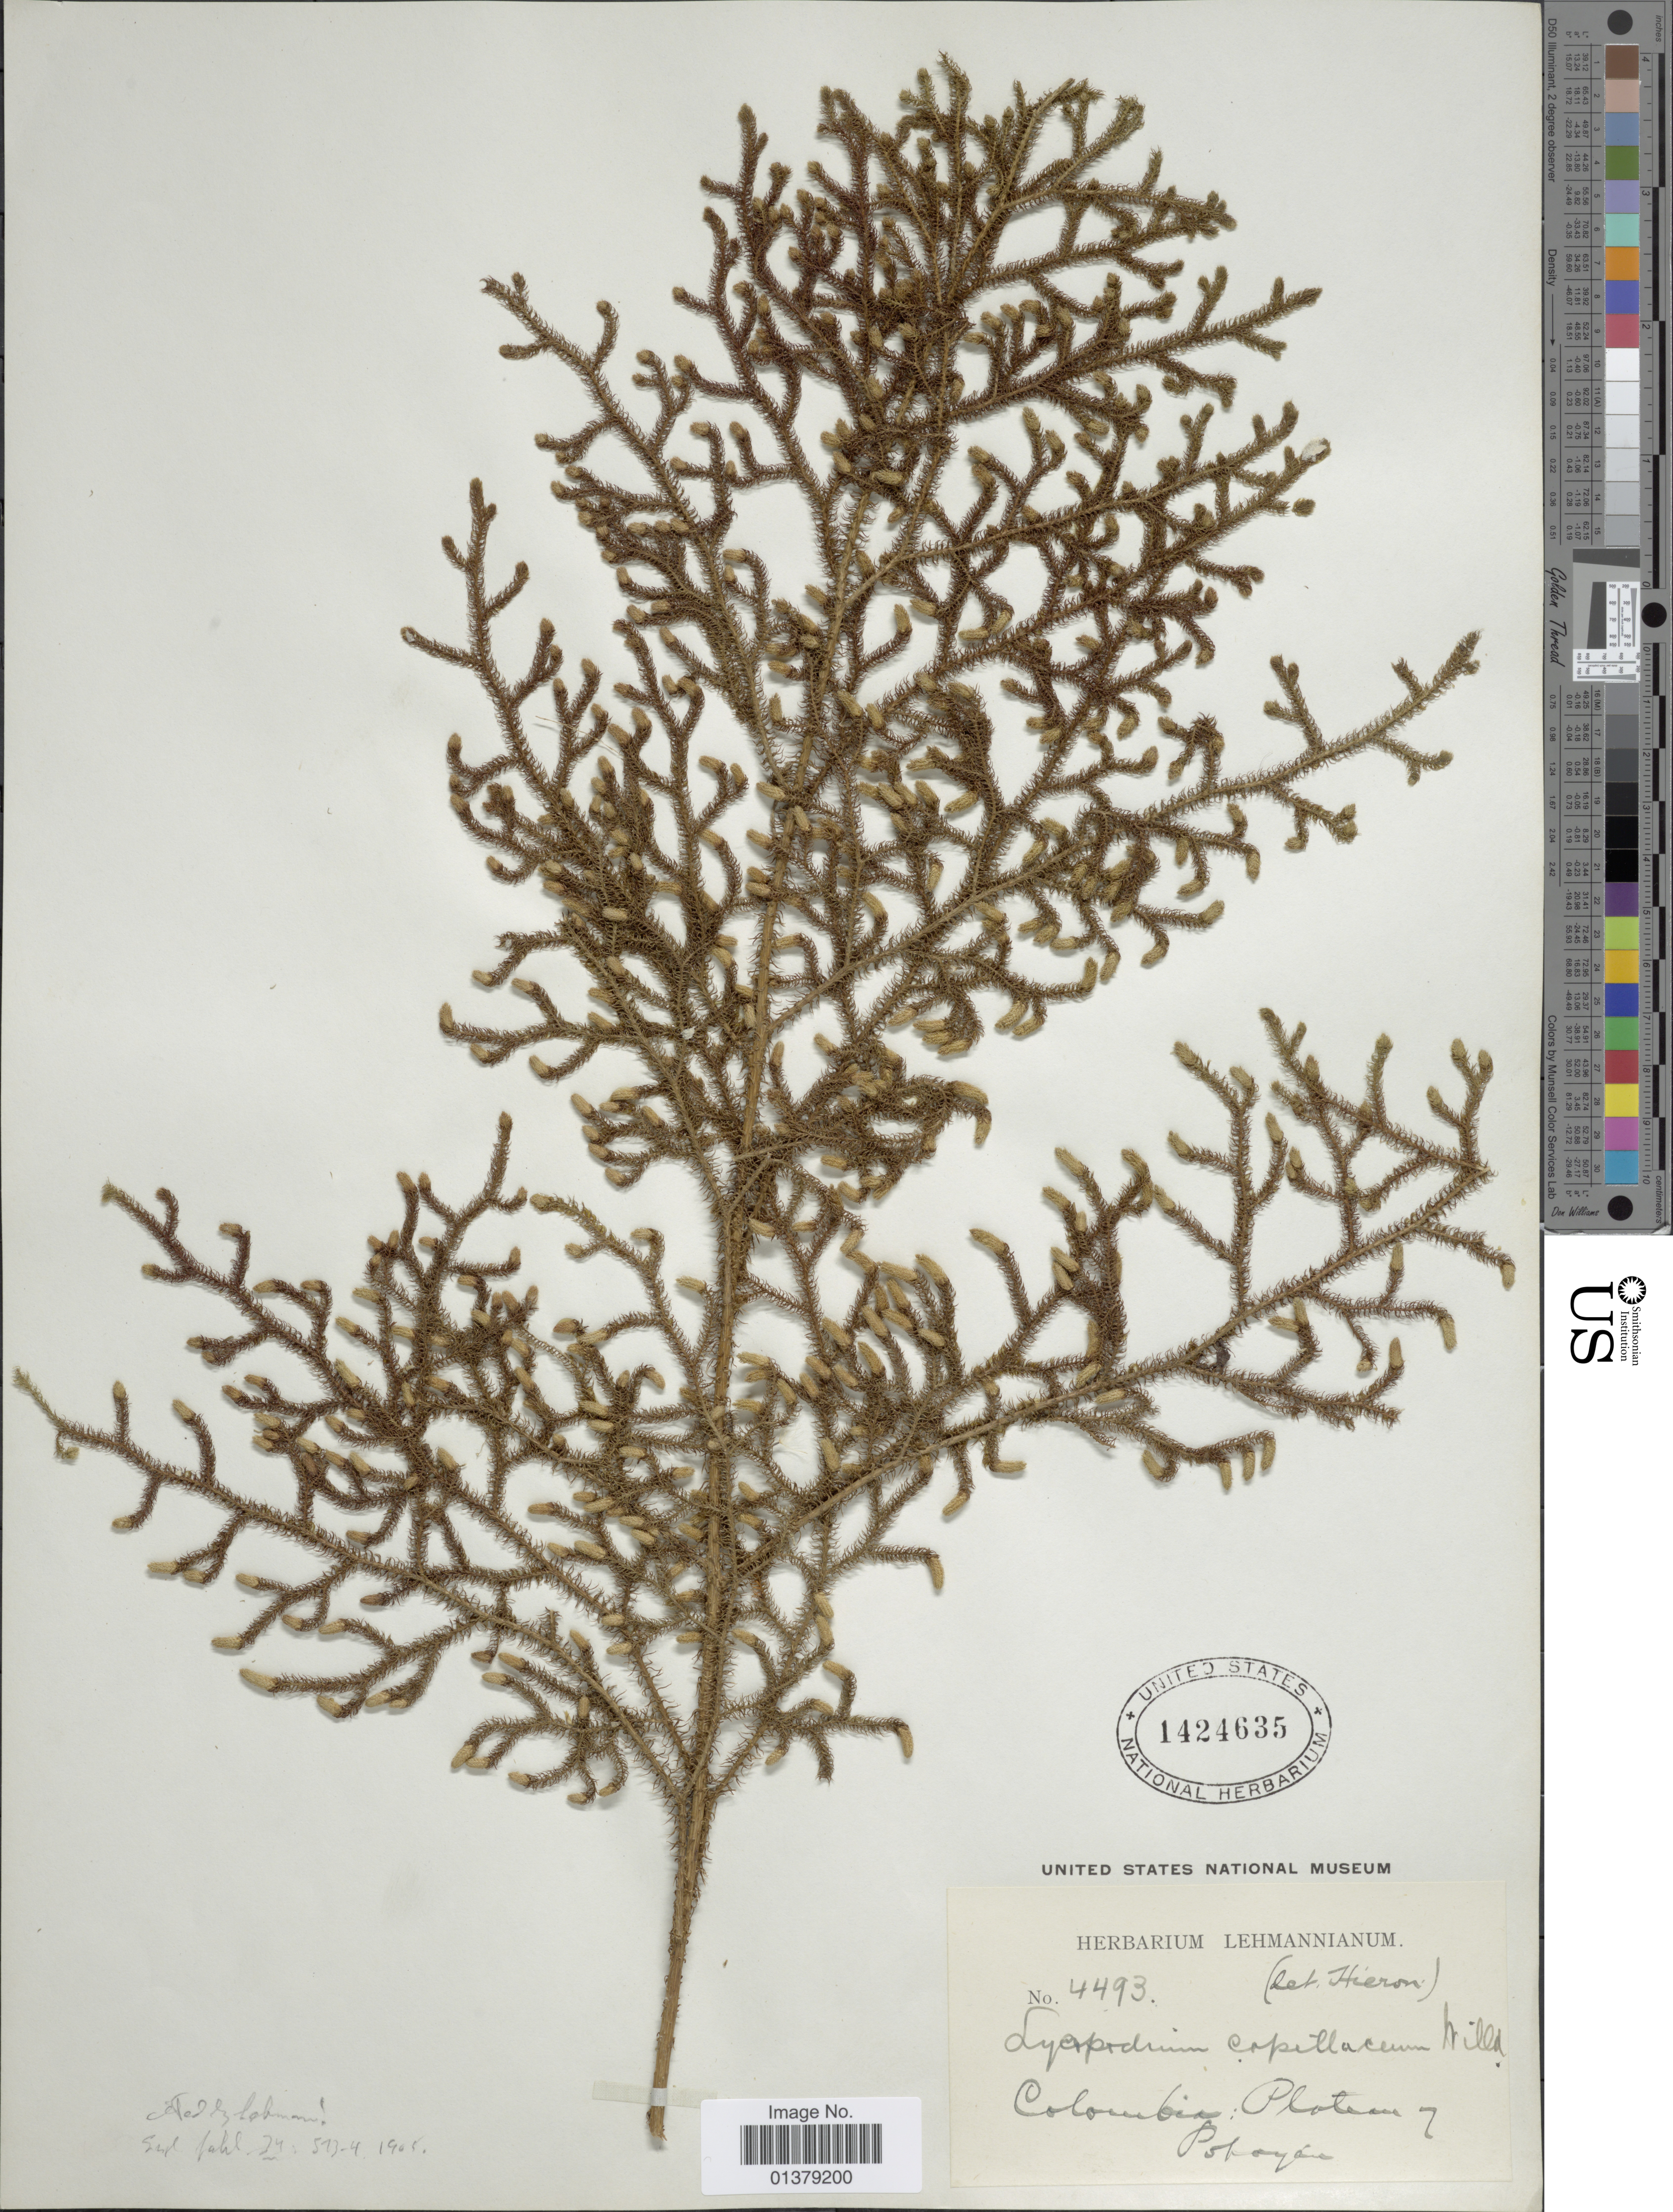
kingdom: Plantae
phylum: Tracheophyta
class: Lycopodiopsida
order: Lycopodiales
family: Lycopodiaceae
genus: Palhinhaea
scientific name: Palhinhaea curvata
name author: (Sw.) Holub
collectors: ex herb. Lehmannianum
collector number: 4493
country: Colombia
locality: Plateau y Popayán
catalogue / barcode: US 1424635